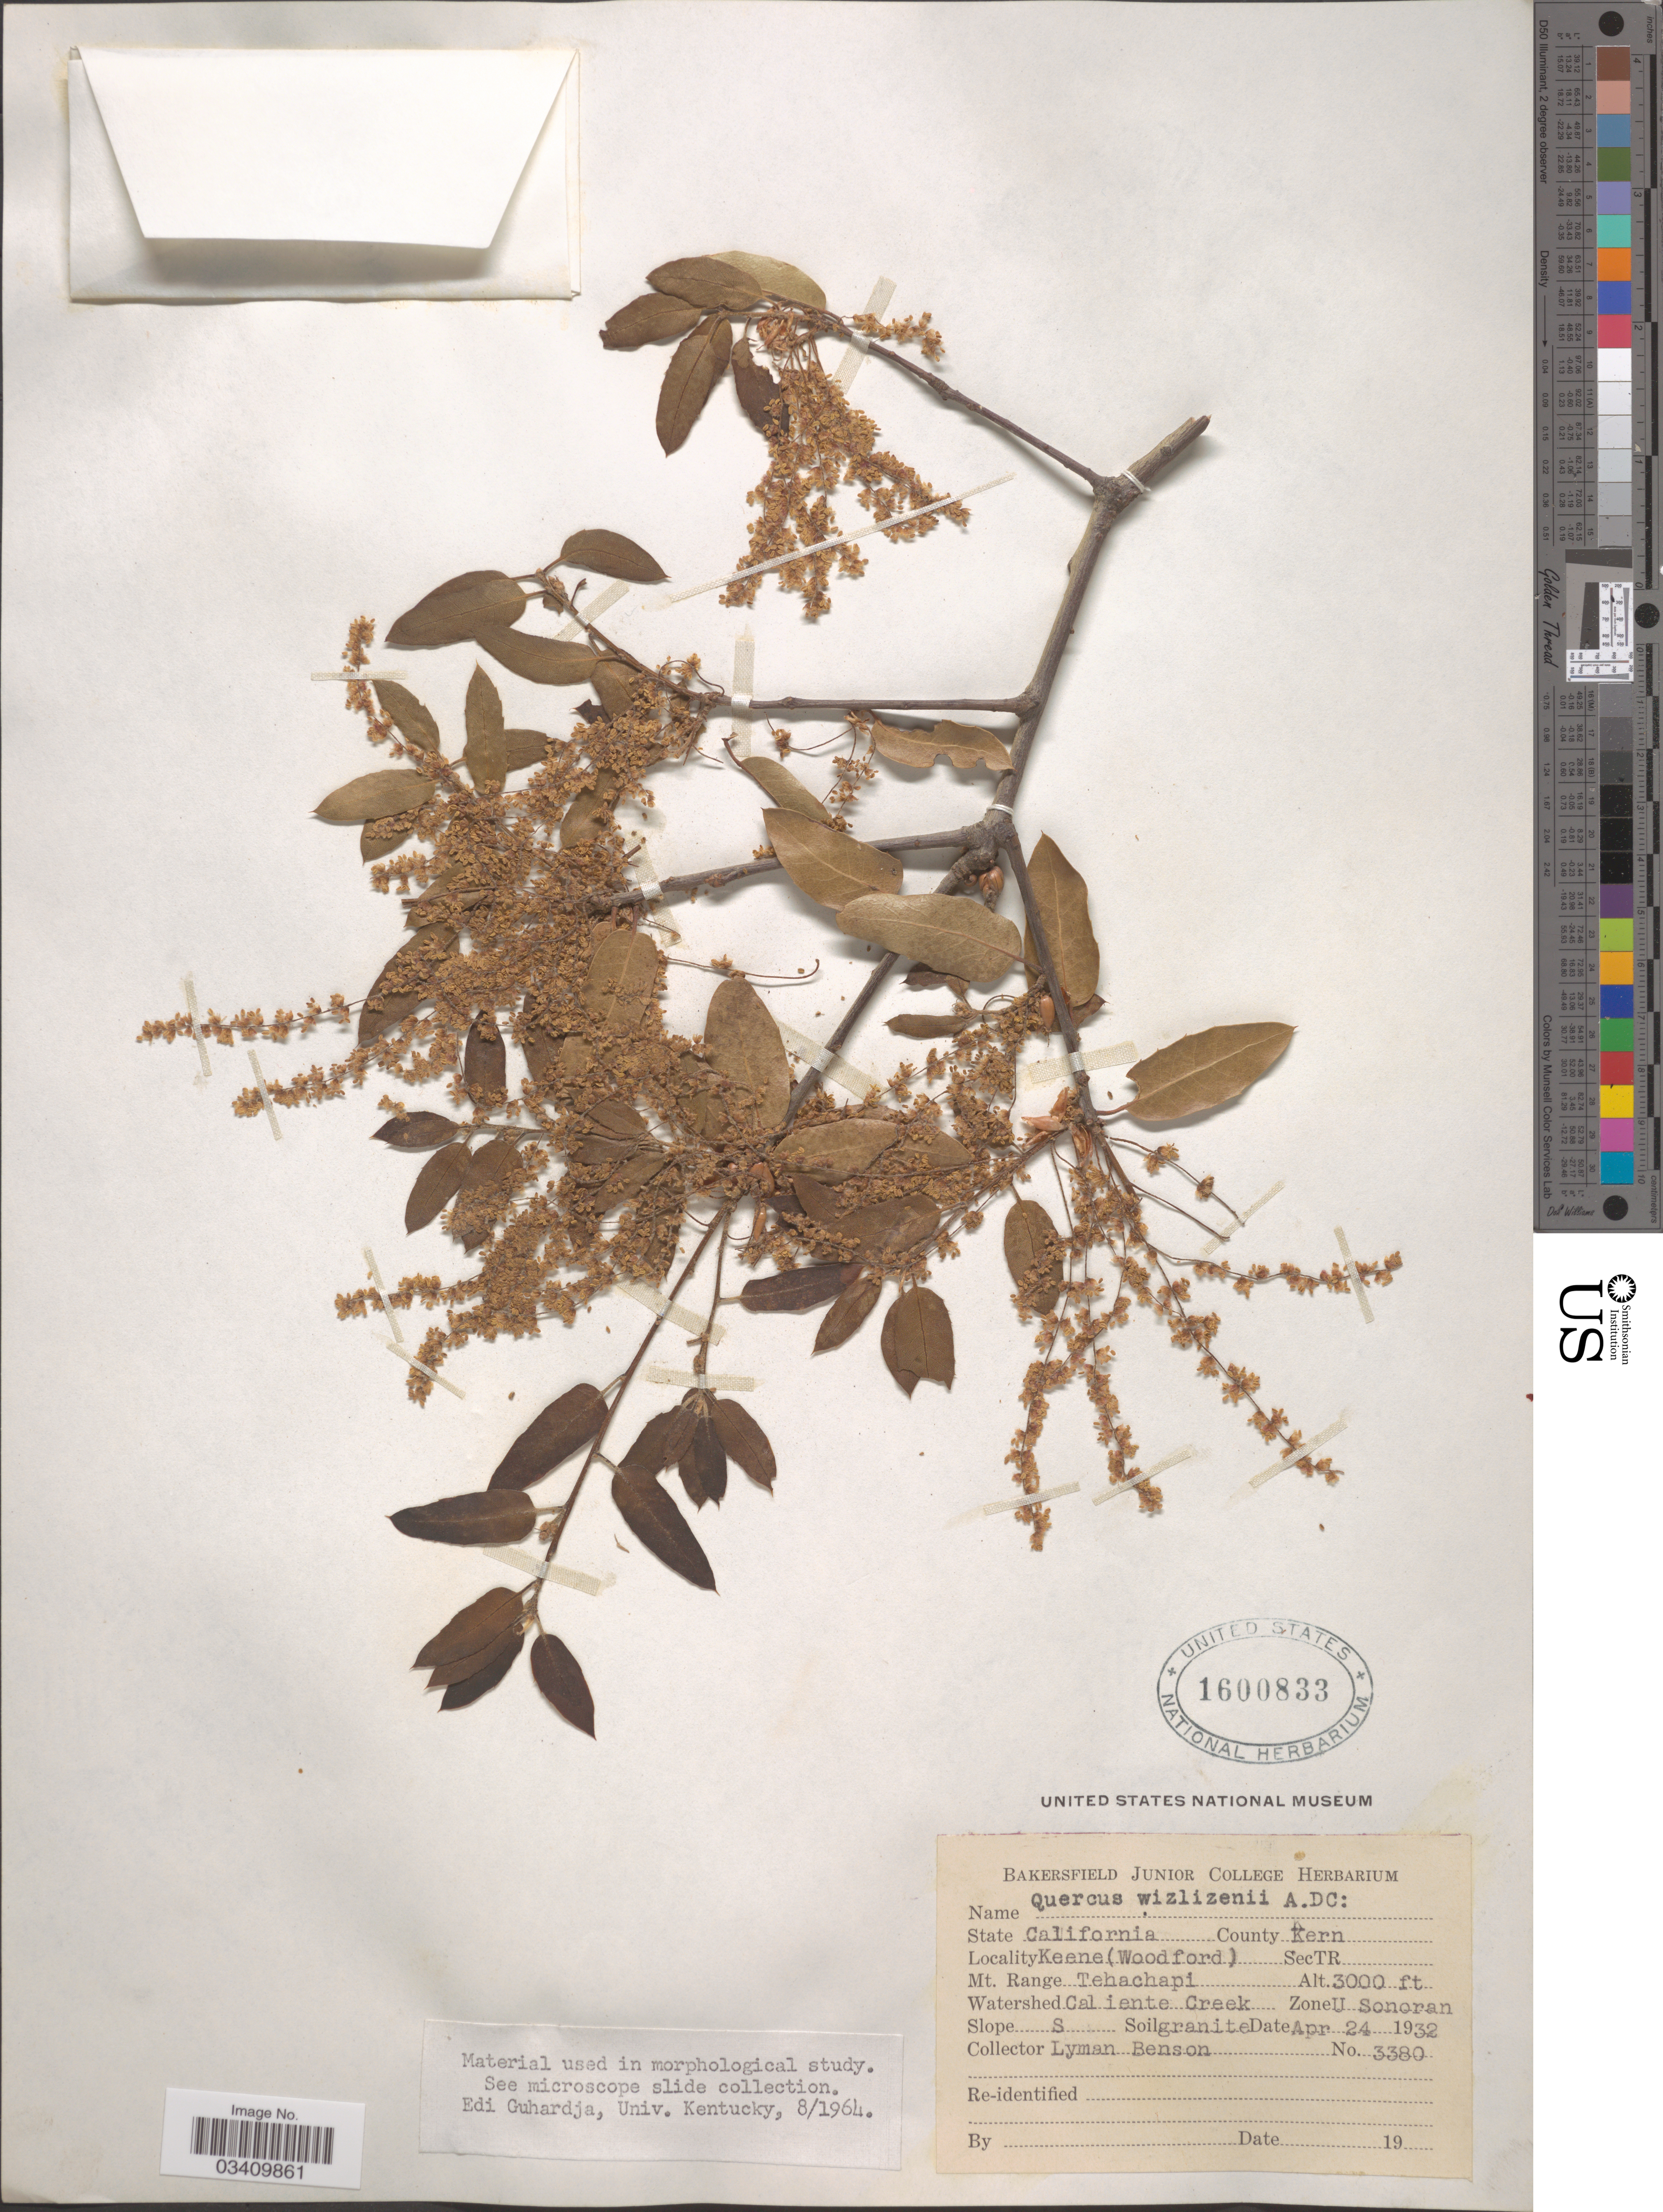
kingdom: Plantae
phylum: Tracheophyta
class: Magnoliopsida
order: Fagales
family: Fagaceae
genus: Quercus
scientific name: Quercus wislizeni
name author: A. DC.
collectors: L. D. Benson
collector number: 3380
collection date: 1932-04-24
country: United States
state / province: California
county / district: Kern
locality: County Kern. Keene (Woodford) SecTR. Mt. Range Tehachapi. Watershed Caliente Creek.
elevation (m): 914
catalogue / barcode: US 1600833